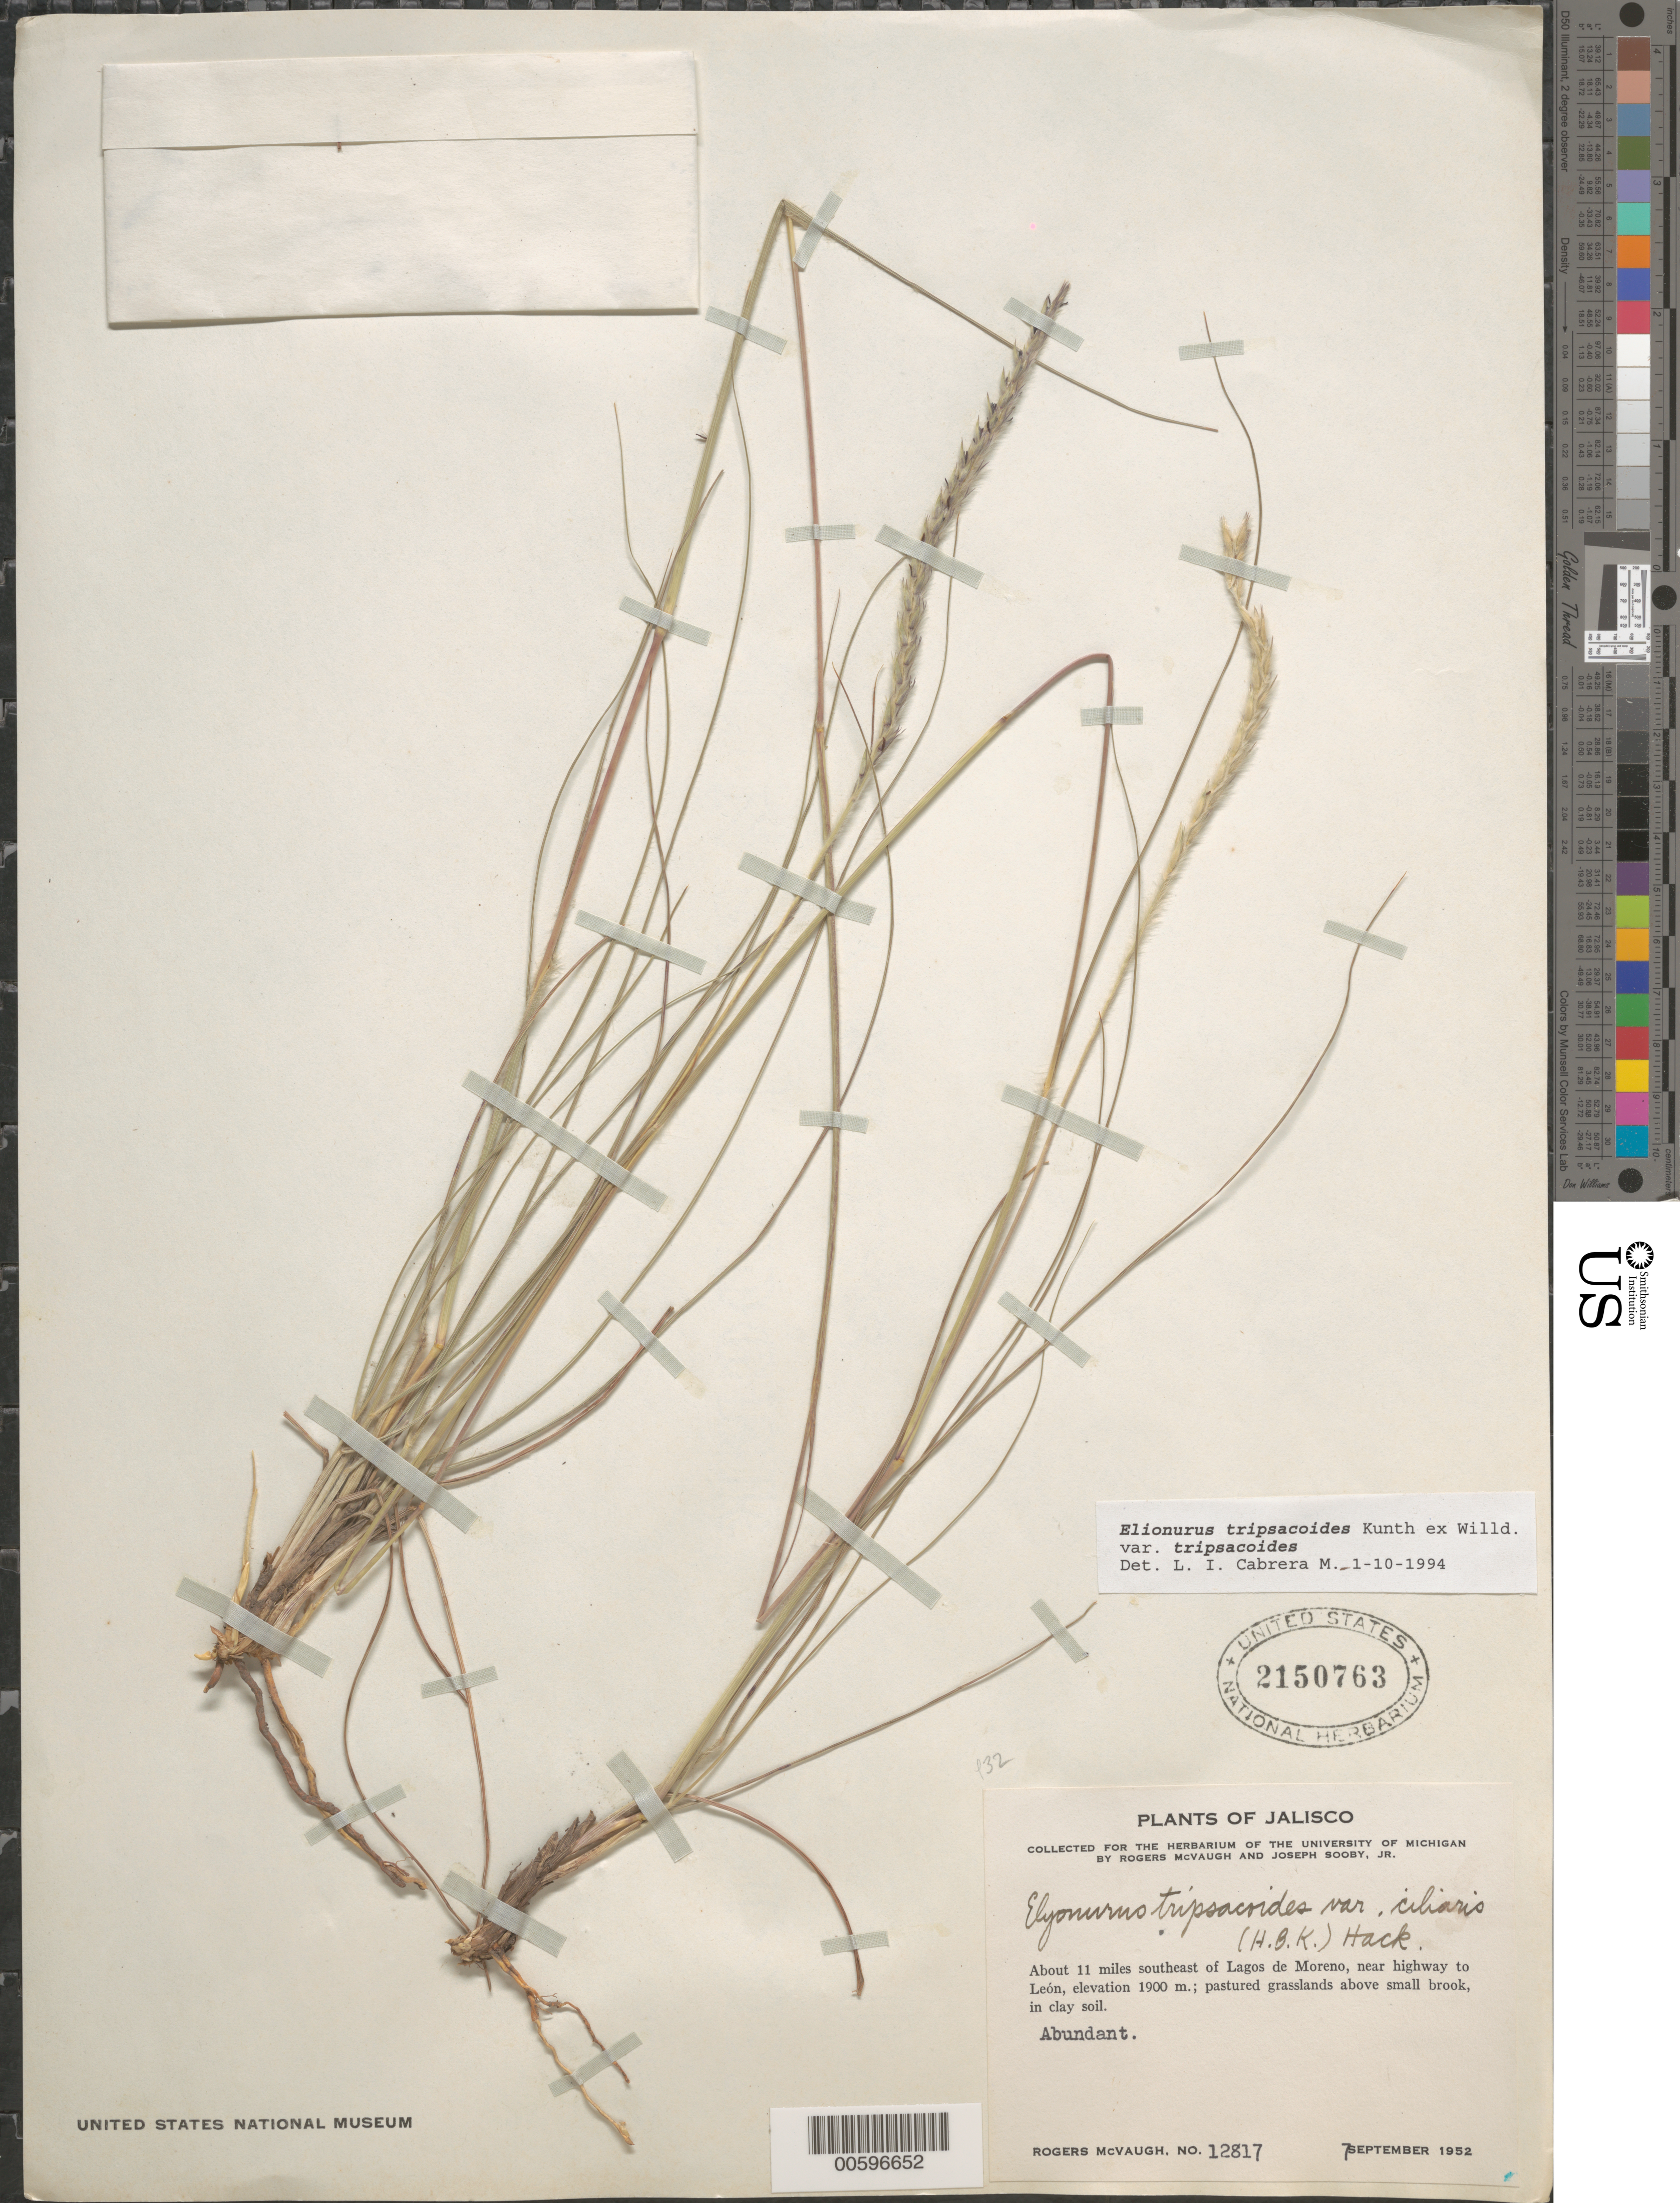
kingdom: Plantae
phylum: Tracheophyta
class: Liliopsida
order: Poales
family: Poaceae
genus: Elionurus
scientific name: Elionurus tripsacoides var. tripsacoides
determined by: Cabrera M., L. I.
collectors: R. McVaugh & J. Sooby Jr.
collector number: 12817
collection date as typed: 7 Sep 1952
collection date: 1952-09-07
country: Mexico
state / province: Jalisco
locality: Ca 11 mi SE of Lagos de Moreno, near hwy to Le=n.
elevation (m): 1900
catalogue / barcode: US 2150763